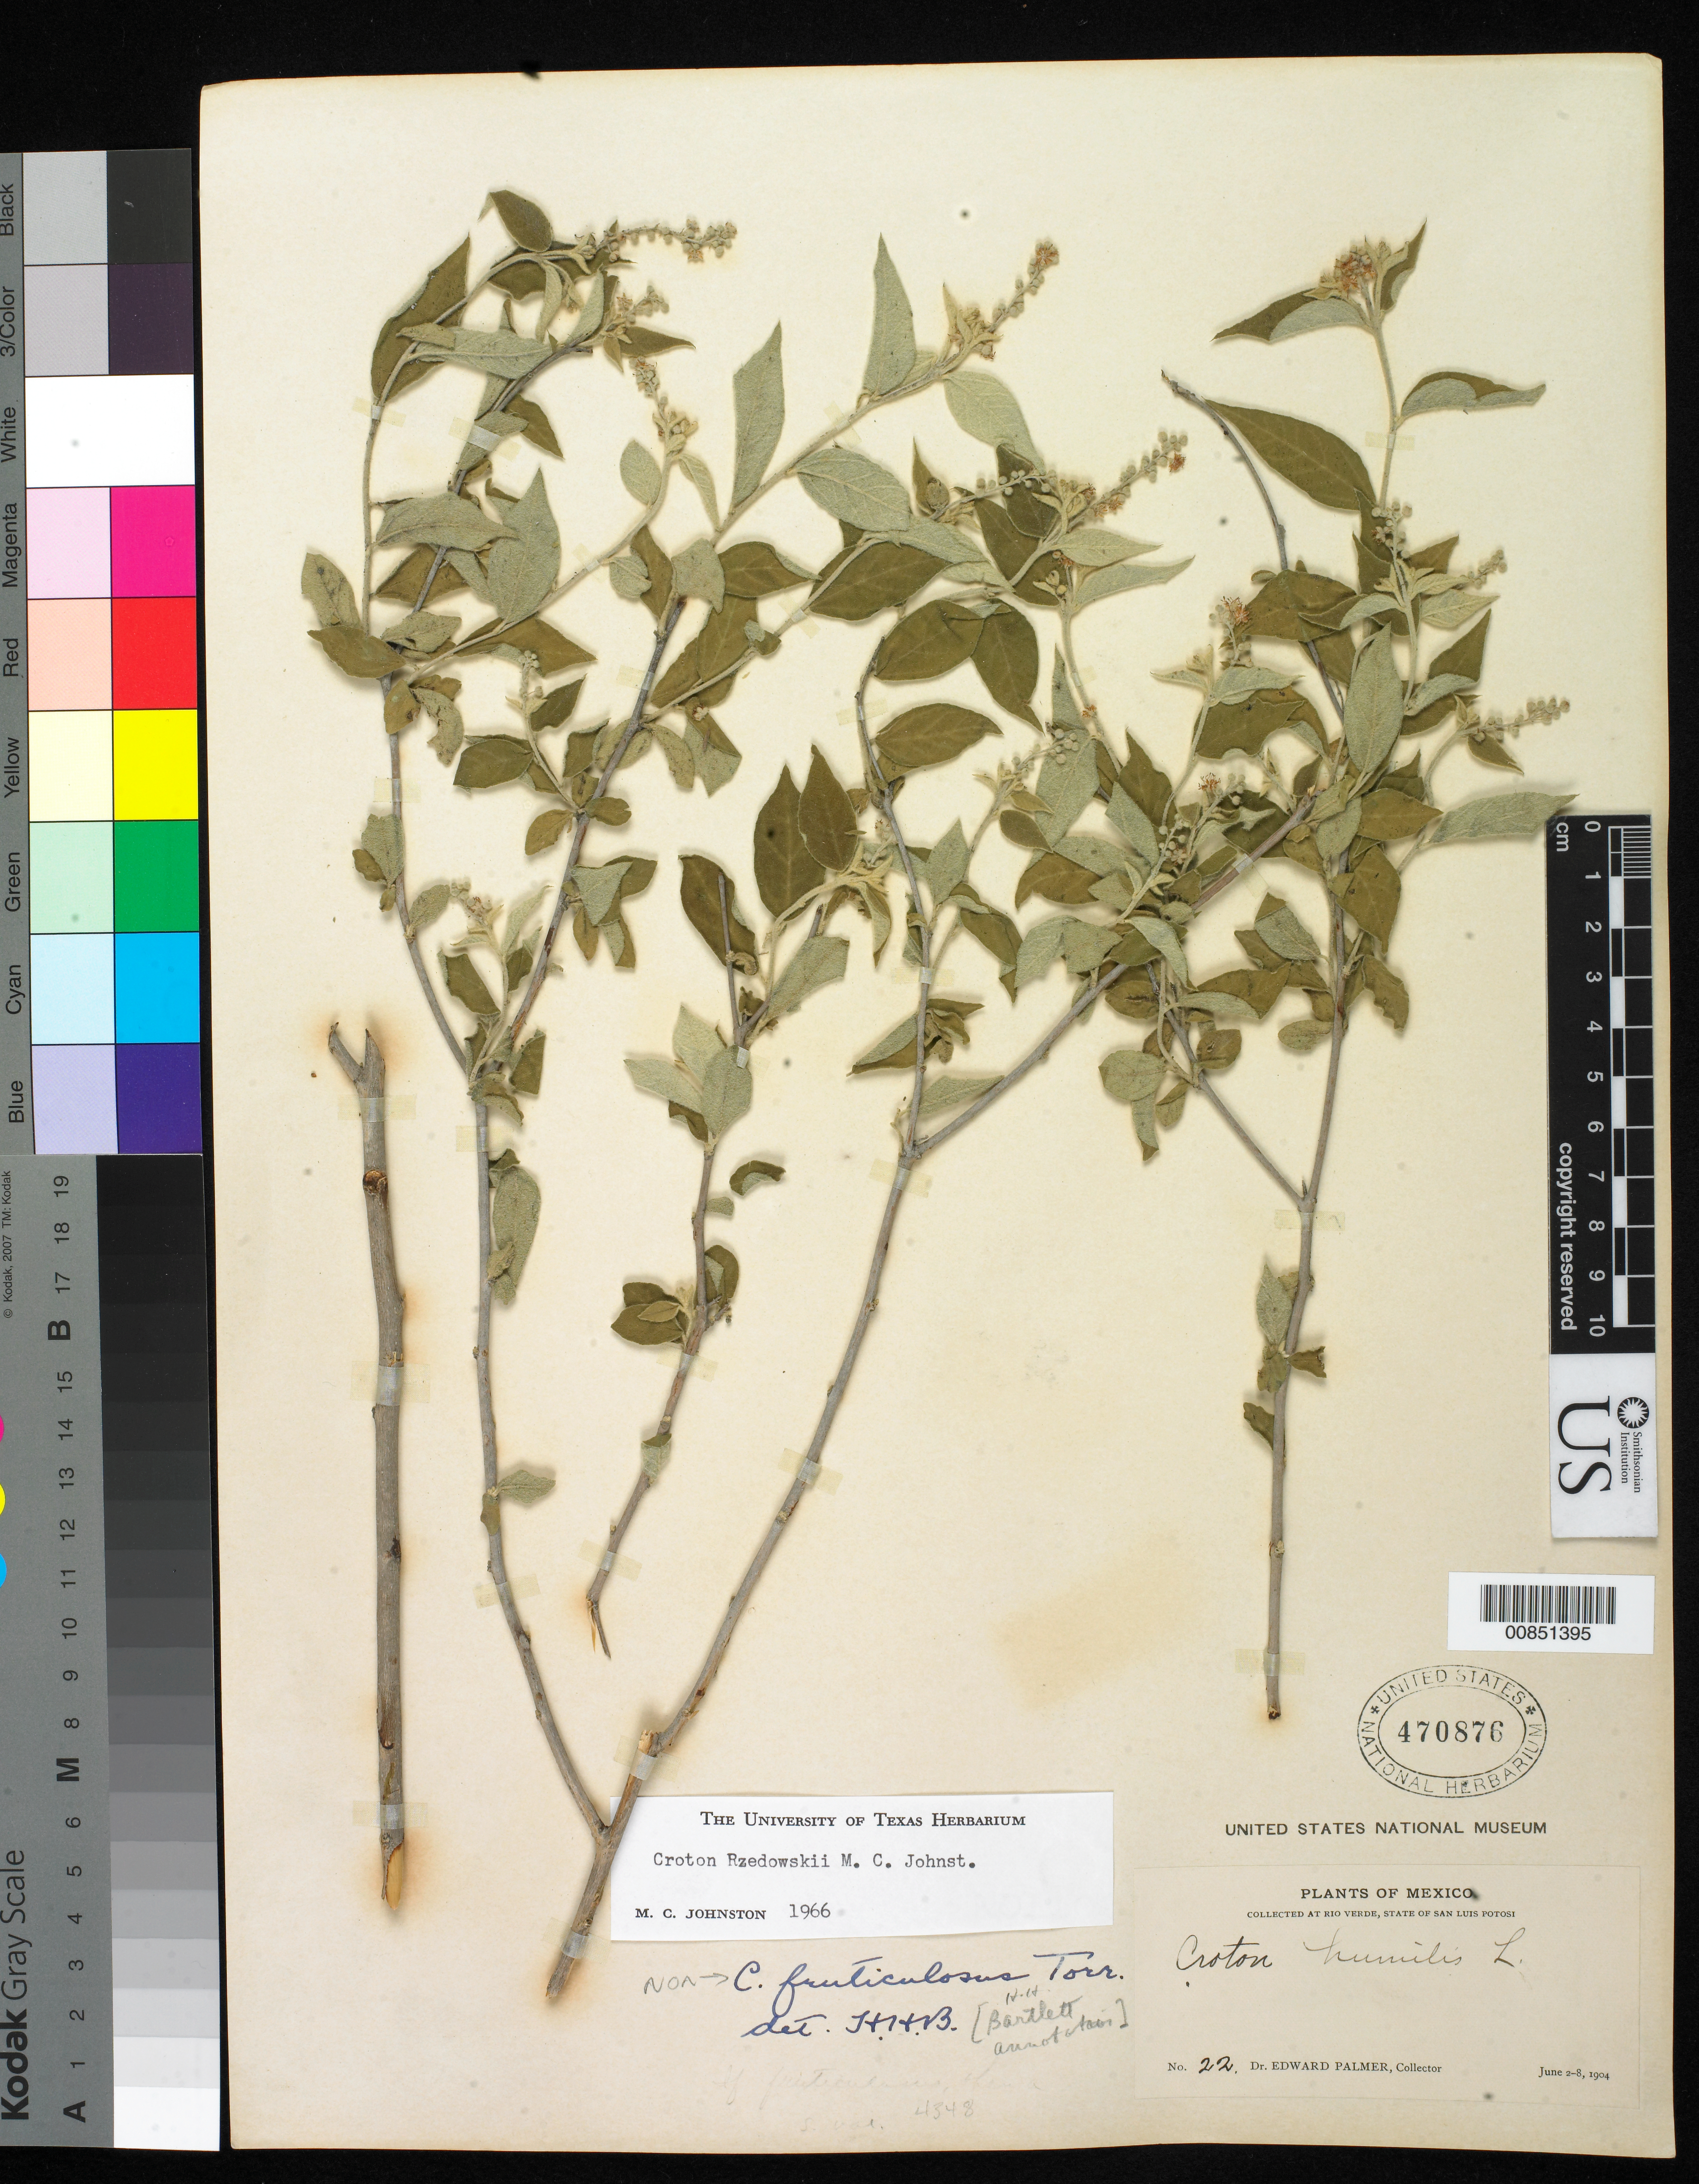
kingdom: Plantae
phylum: Tracheophyta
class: Magnoliopsida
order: Malpighiales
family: Euphorbiaceae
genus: Croton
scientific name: Croton rzedowskii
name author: M.C. Johnst.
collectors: E. Palmer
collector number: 22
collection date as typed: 02 Jun 1904 to 08 Jun 1904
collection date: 1904-06-02/1904-06-08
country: Mexico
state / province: San Luis Potosí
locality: Río Verde, San Luis Potosí.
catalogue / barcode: US 470876